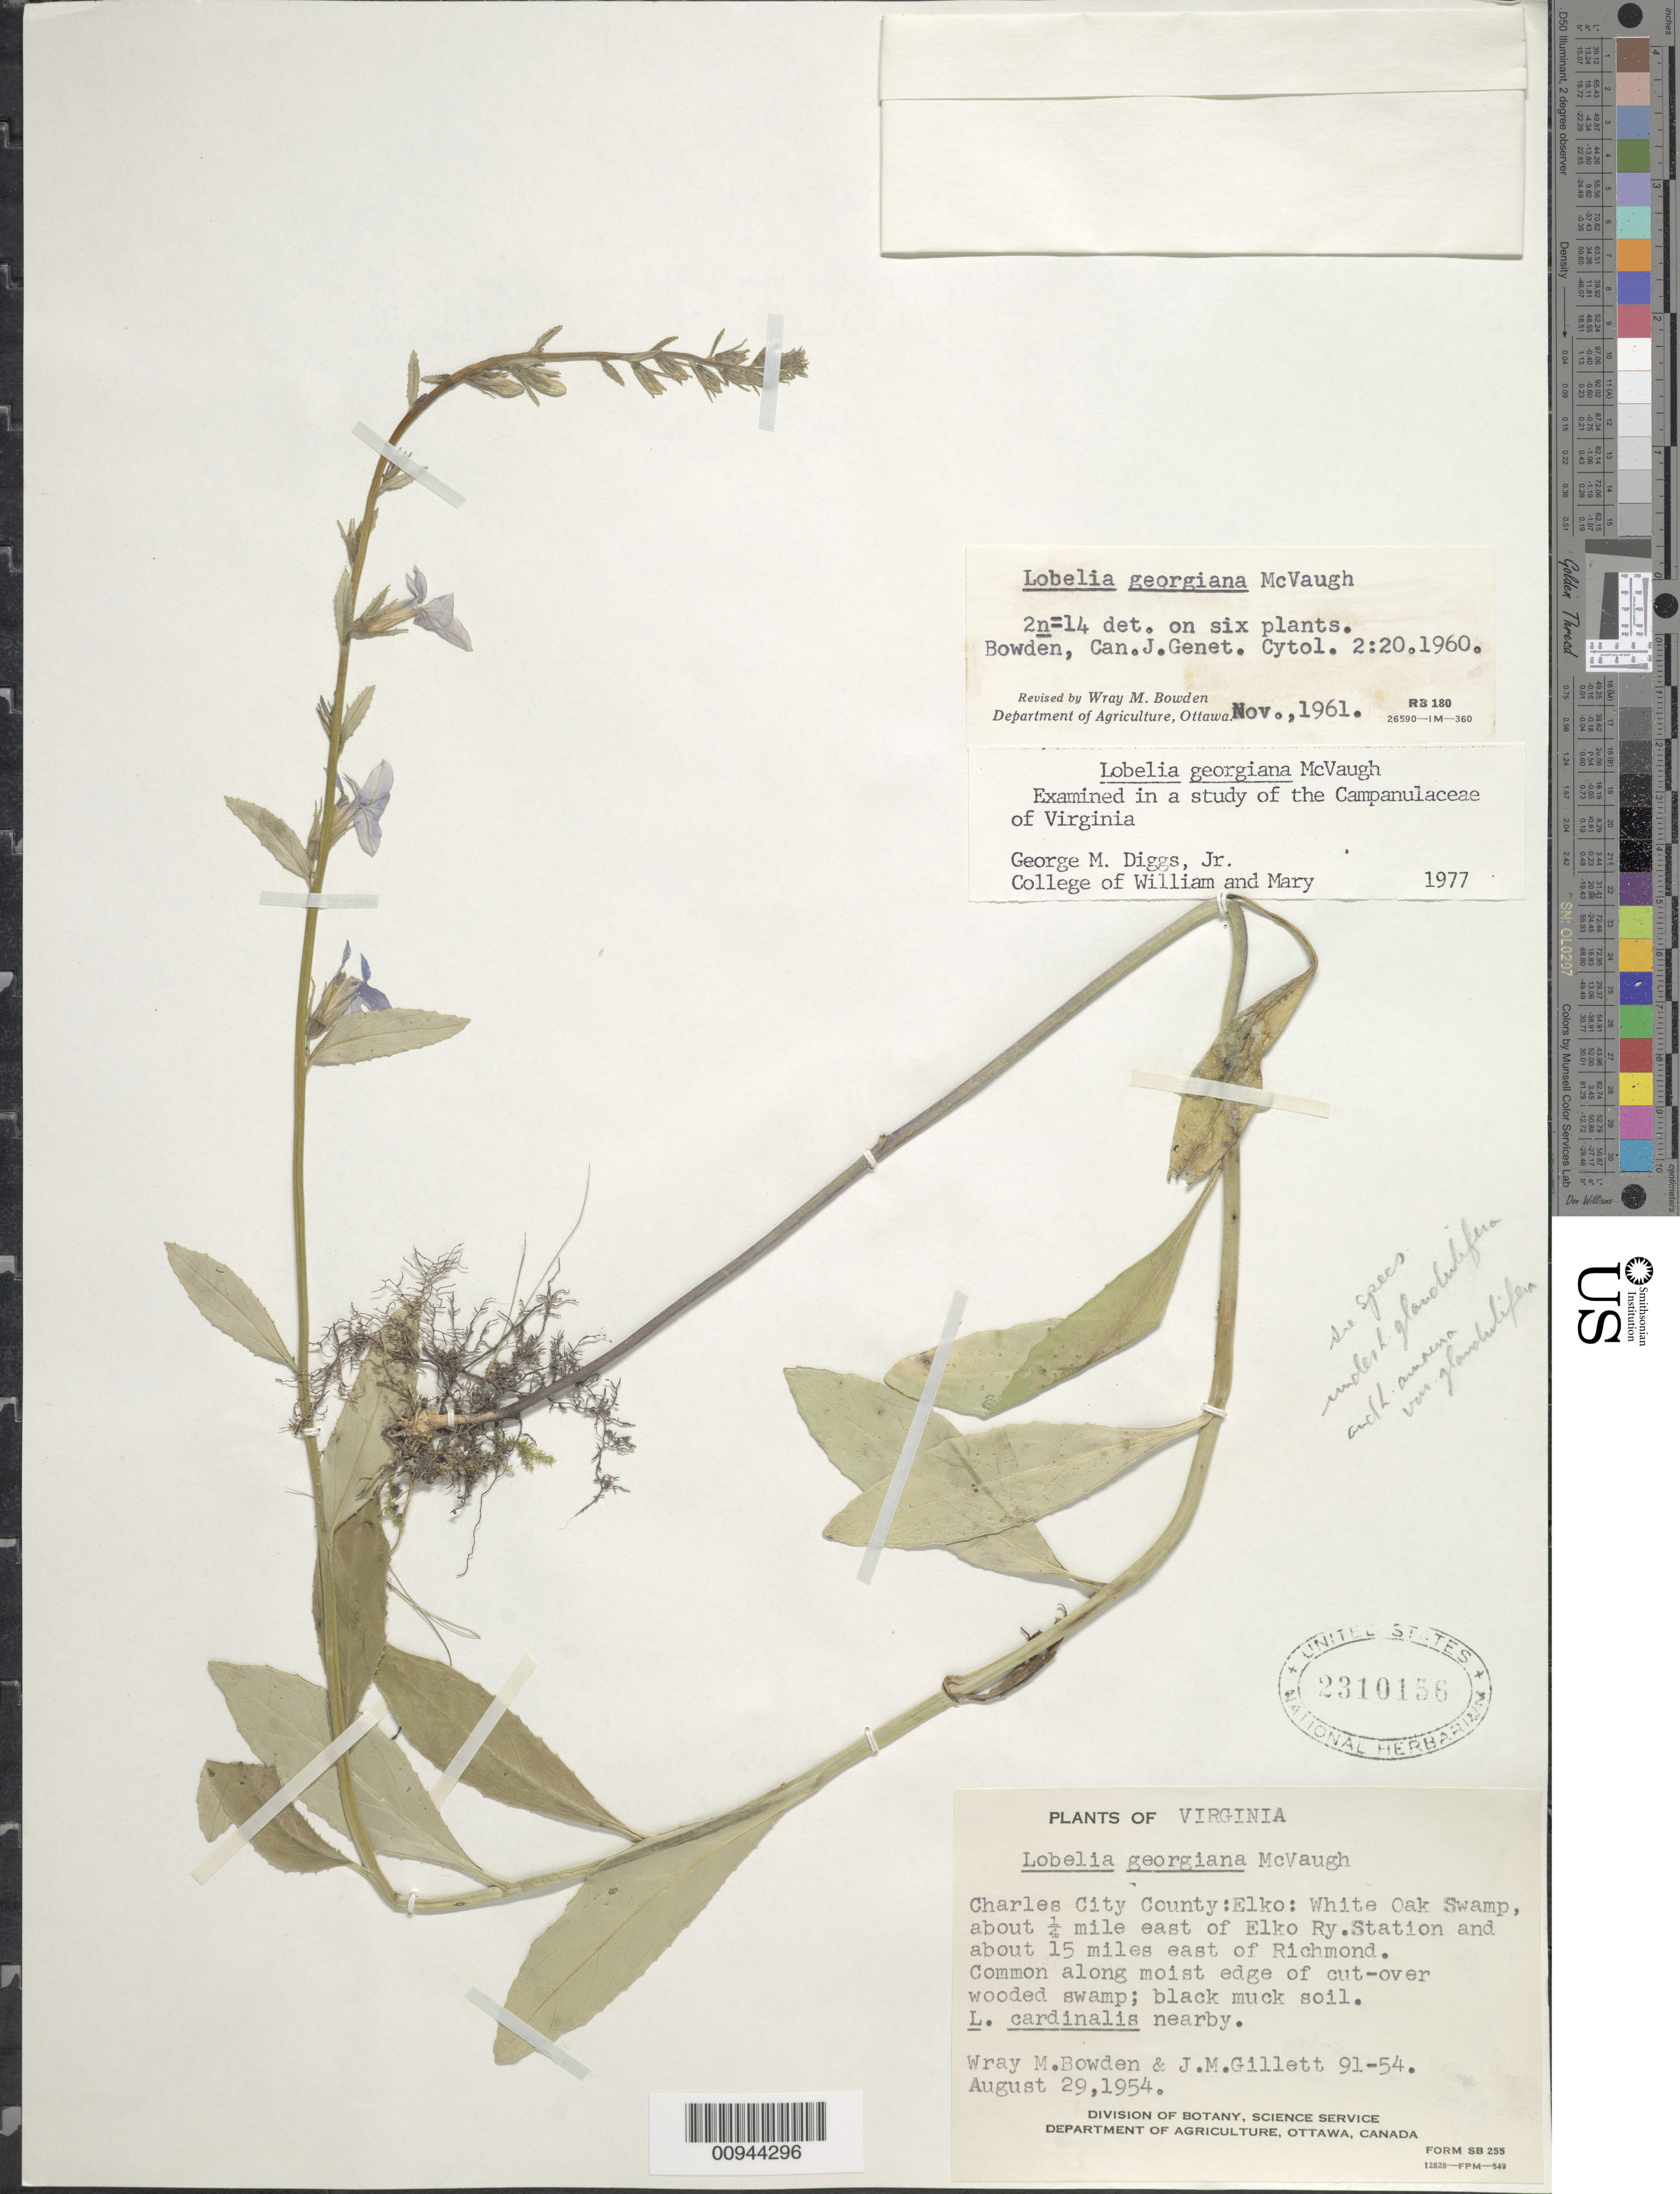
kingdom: Plantae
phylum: Tracheophyta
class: Magnoliopsida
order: Asterales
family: Campanulaceae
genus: Lobelia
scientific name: Lobelia georgiana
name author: McVaugh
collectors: W. M. Bowden & J. Gillett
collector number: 91-54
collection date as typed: August 29, 1954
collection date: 1954-08-29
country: United States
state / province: Virginia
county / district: Charles City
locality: Elko, White Oak swamp, about .25 mile east of Elko Ry. Station and about 15 miles east of Richmond.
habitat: white oak swamp, moist edge of cut-over wooded swamp; black muck soil.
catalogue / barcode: US 2310156